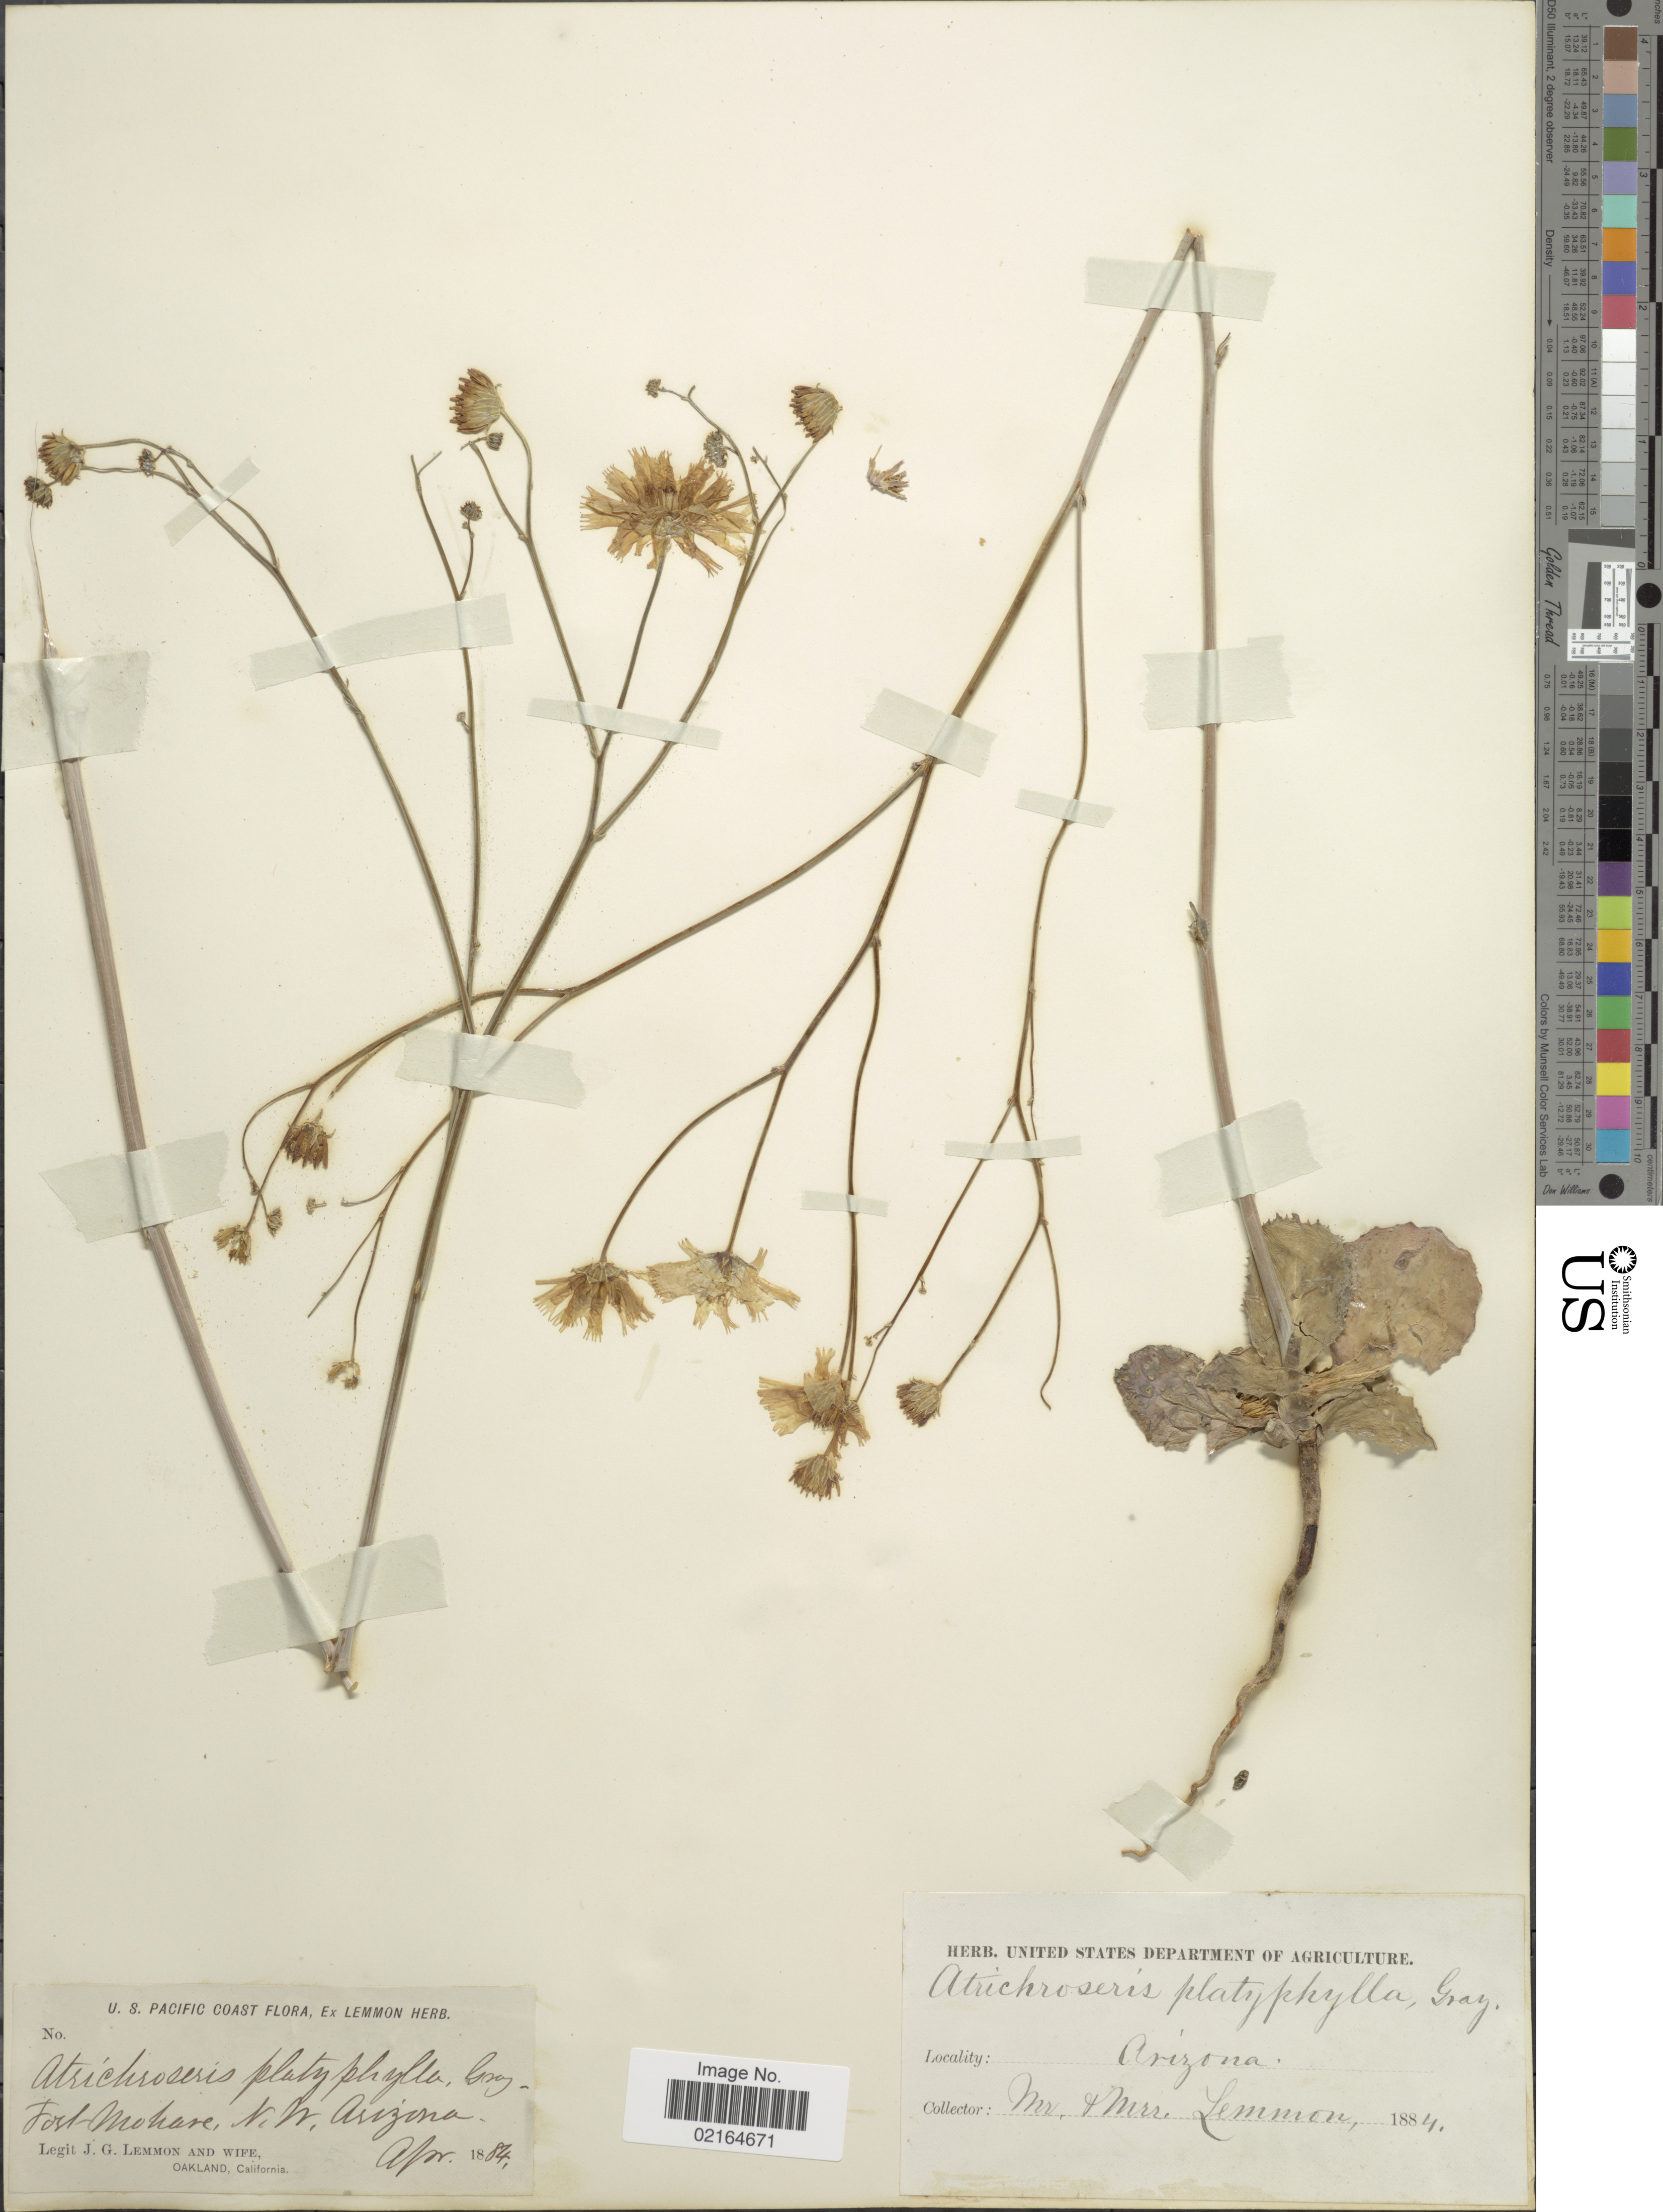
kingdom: Plantae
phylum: Tracheophyta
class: Magnoliopsida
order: Asterales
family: Asteraceae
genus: Atrichoseris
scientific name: Atrichoseris platyphylla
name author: A. Gray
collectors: J. Lemmon & Mrs. J. G. Lemmon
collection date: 1884-04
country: United States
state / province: Arizona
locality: Fort Mohave, N.W. Arizona.